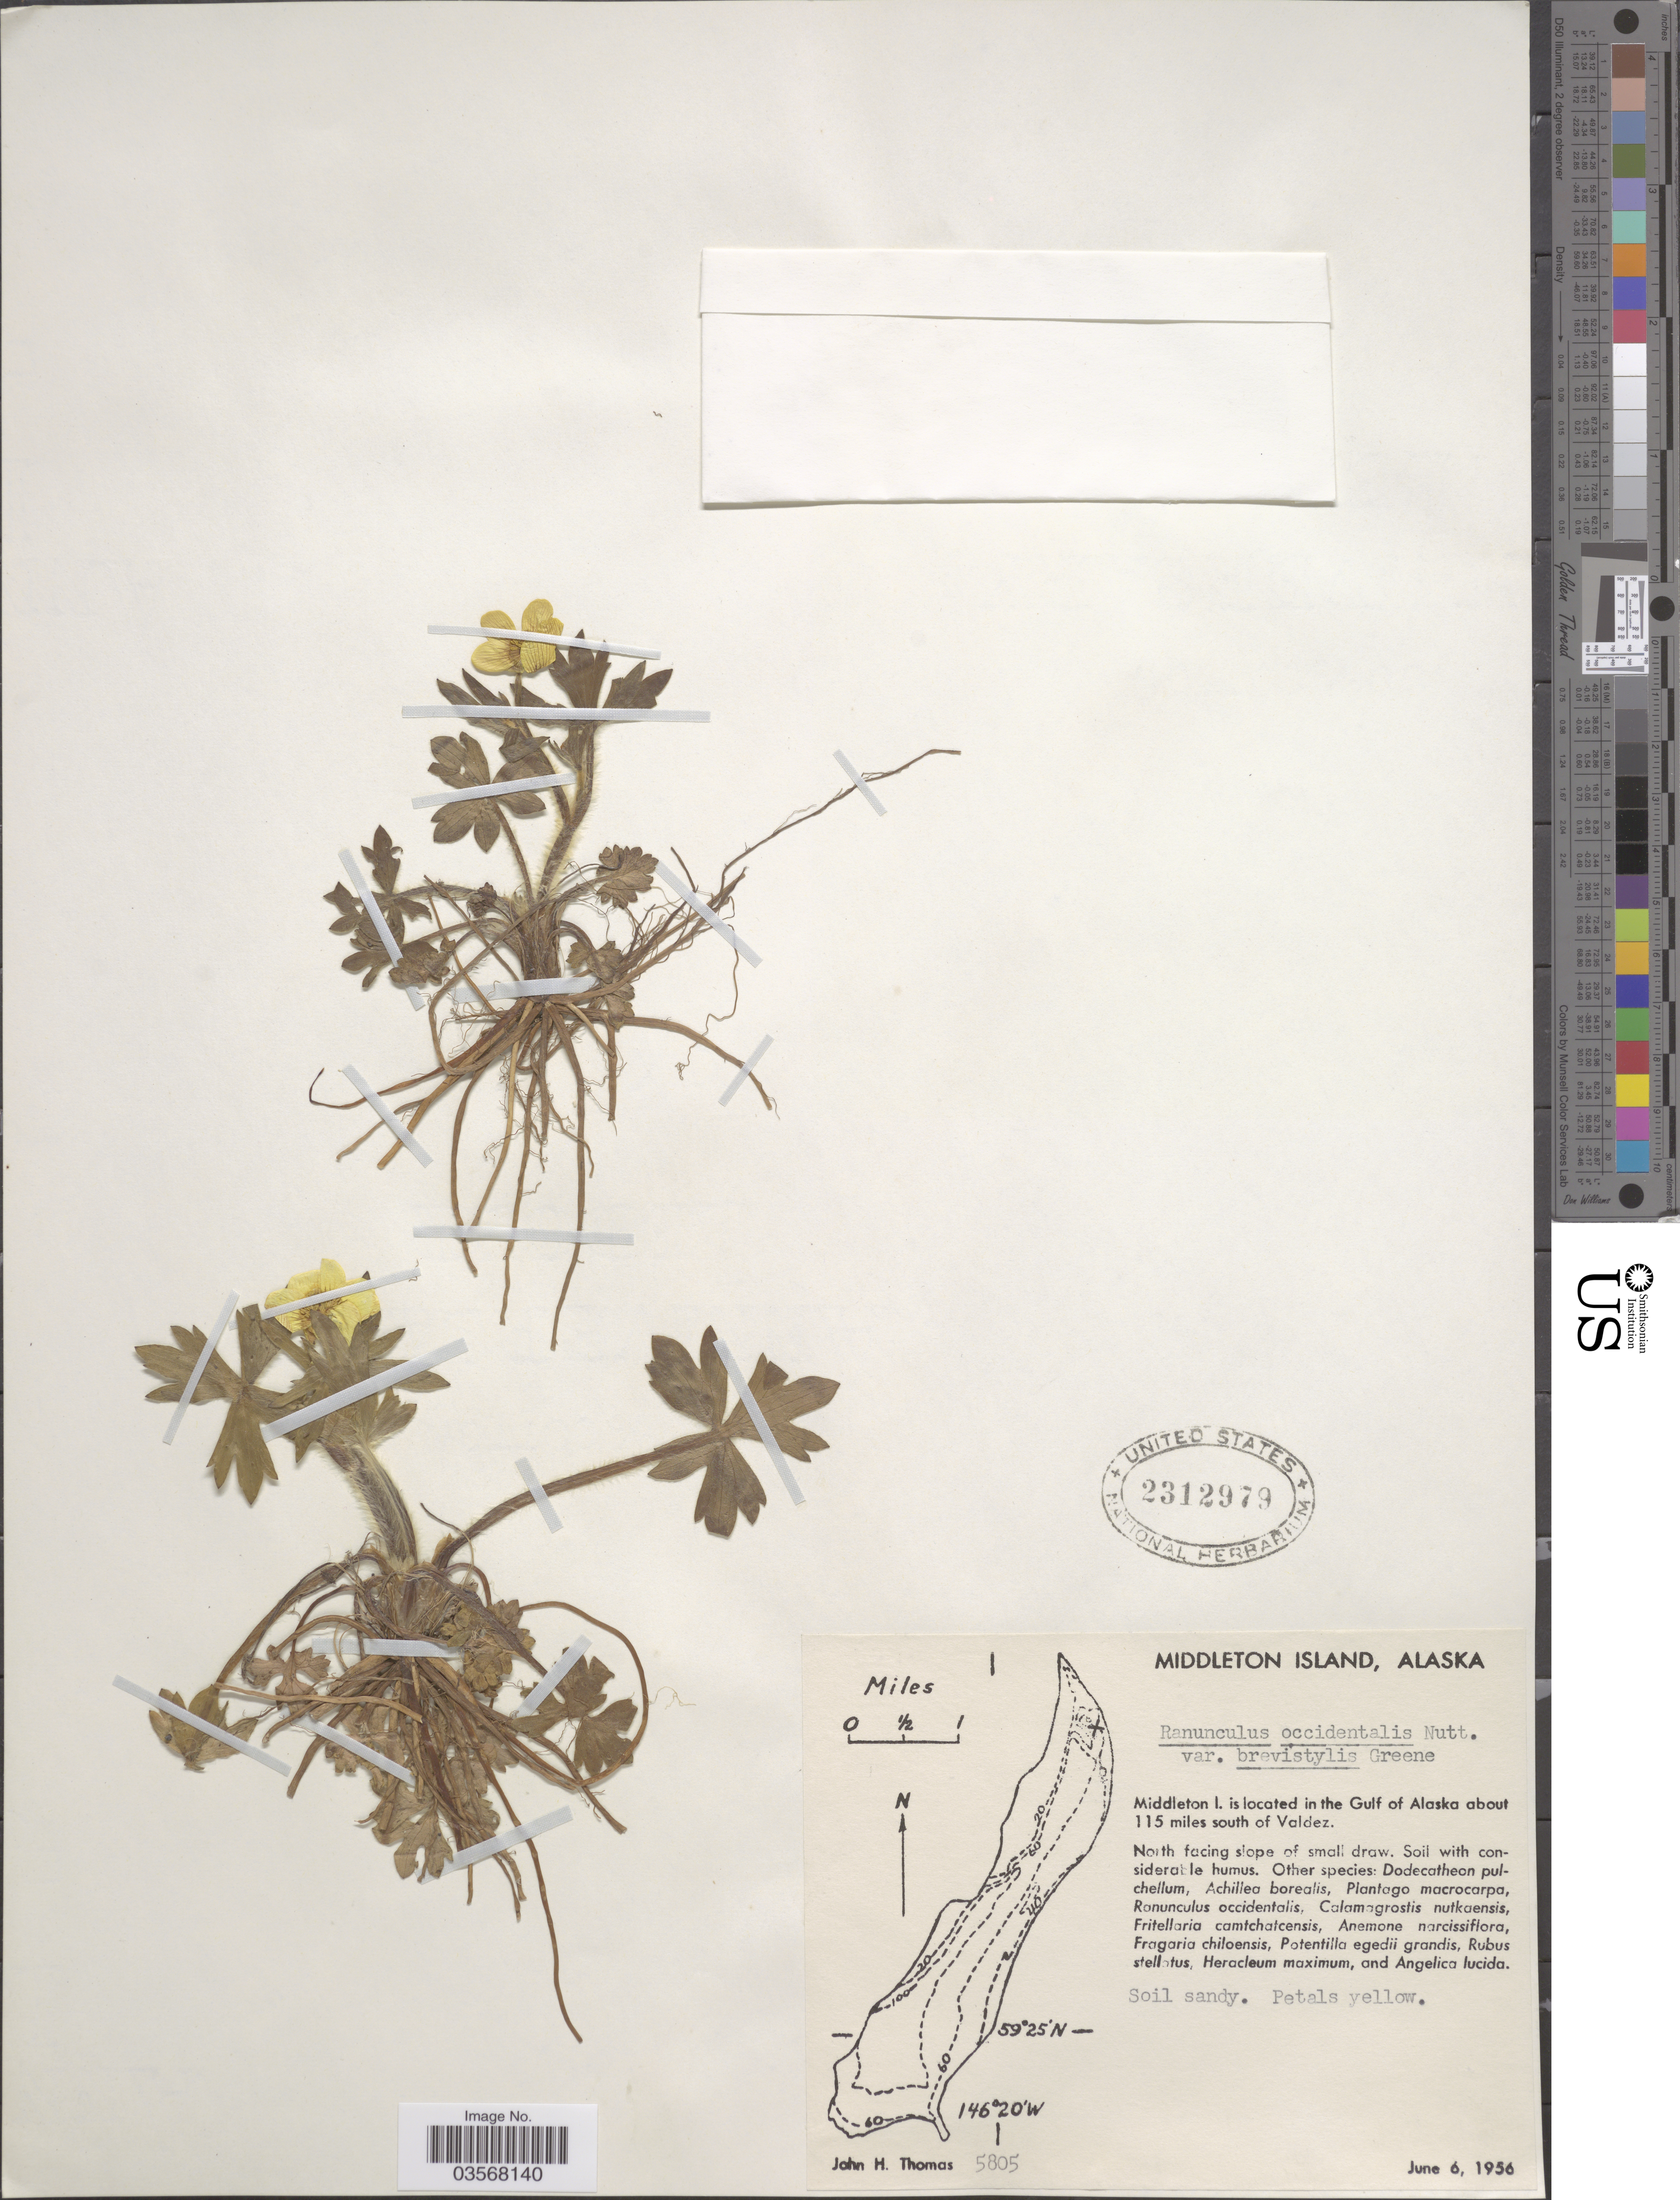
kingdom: Plantae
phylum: Tracheophyta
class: Magnoliopsida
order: Ranunculales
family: Ranunculaceae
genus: Ranunculus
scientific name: Ranunculus occidentalis var. brevistylus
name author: Greene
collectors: J. H. Thomas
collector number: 5805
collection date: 1956-06-06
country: United States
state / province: Alaska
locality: Middleton Island. Middleton I. is located in the Gulf of Alaska about 115 miles south of Valdez.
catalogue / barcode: US 2312979